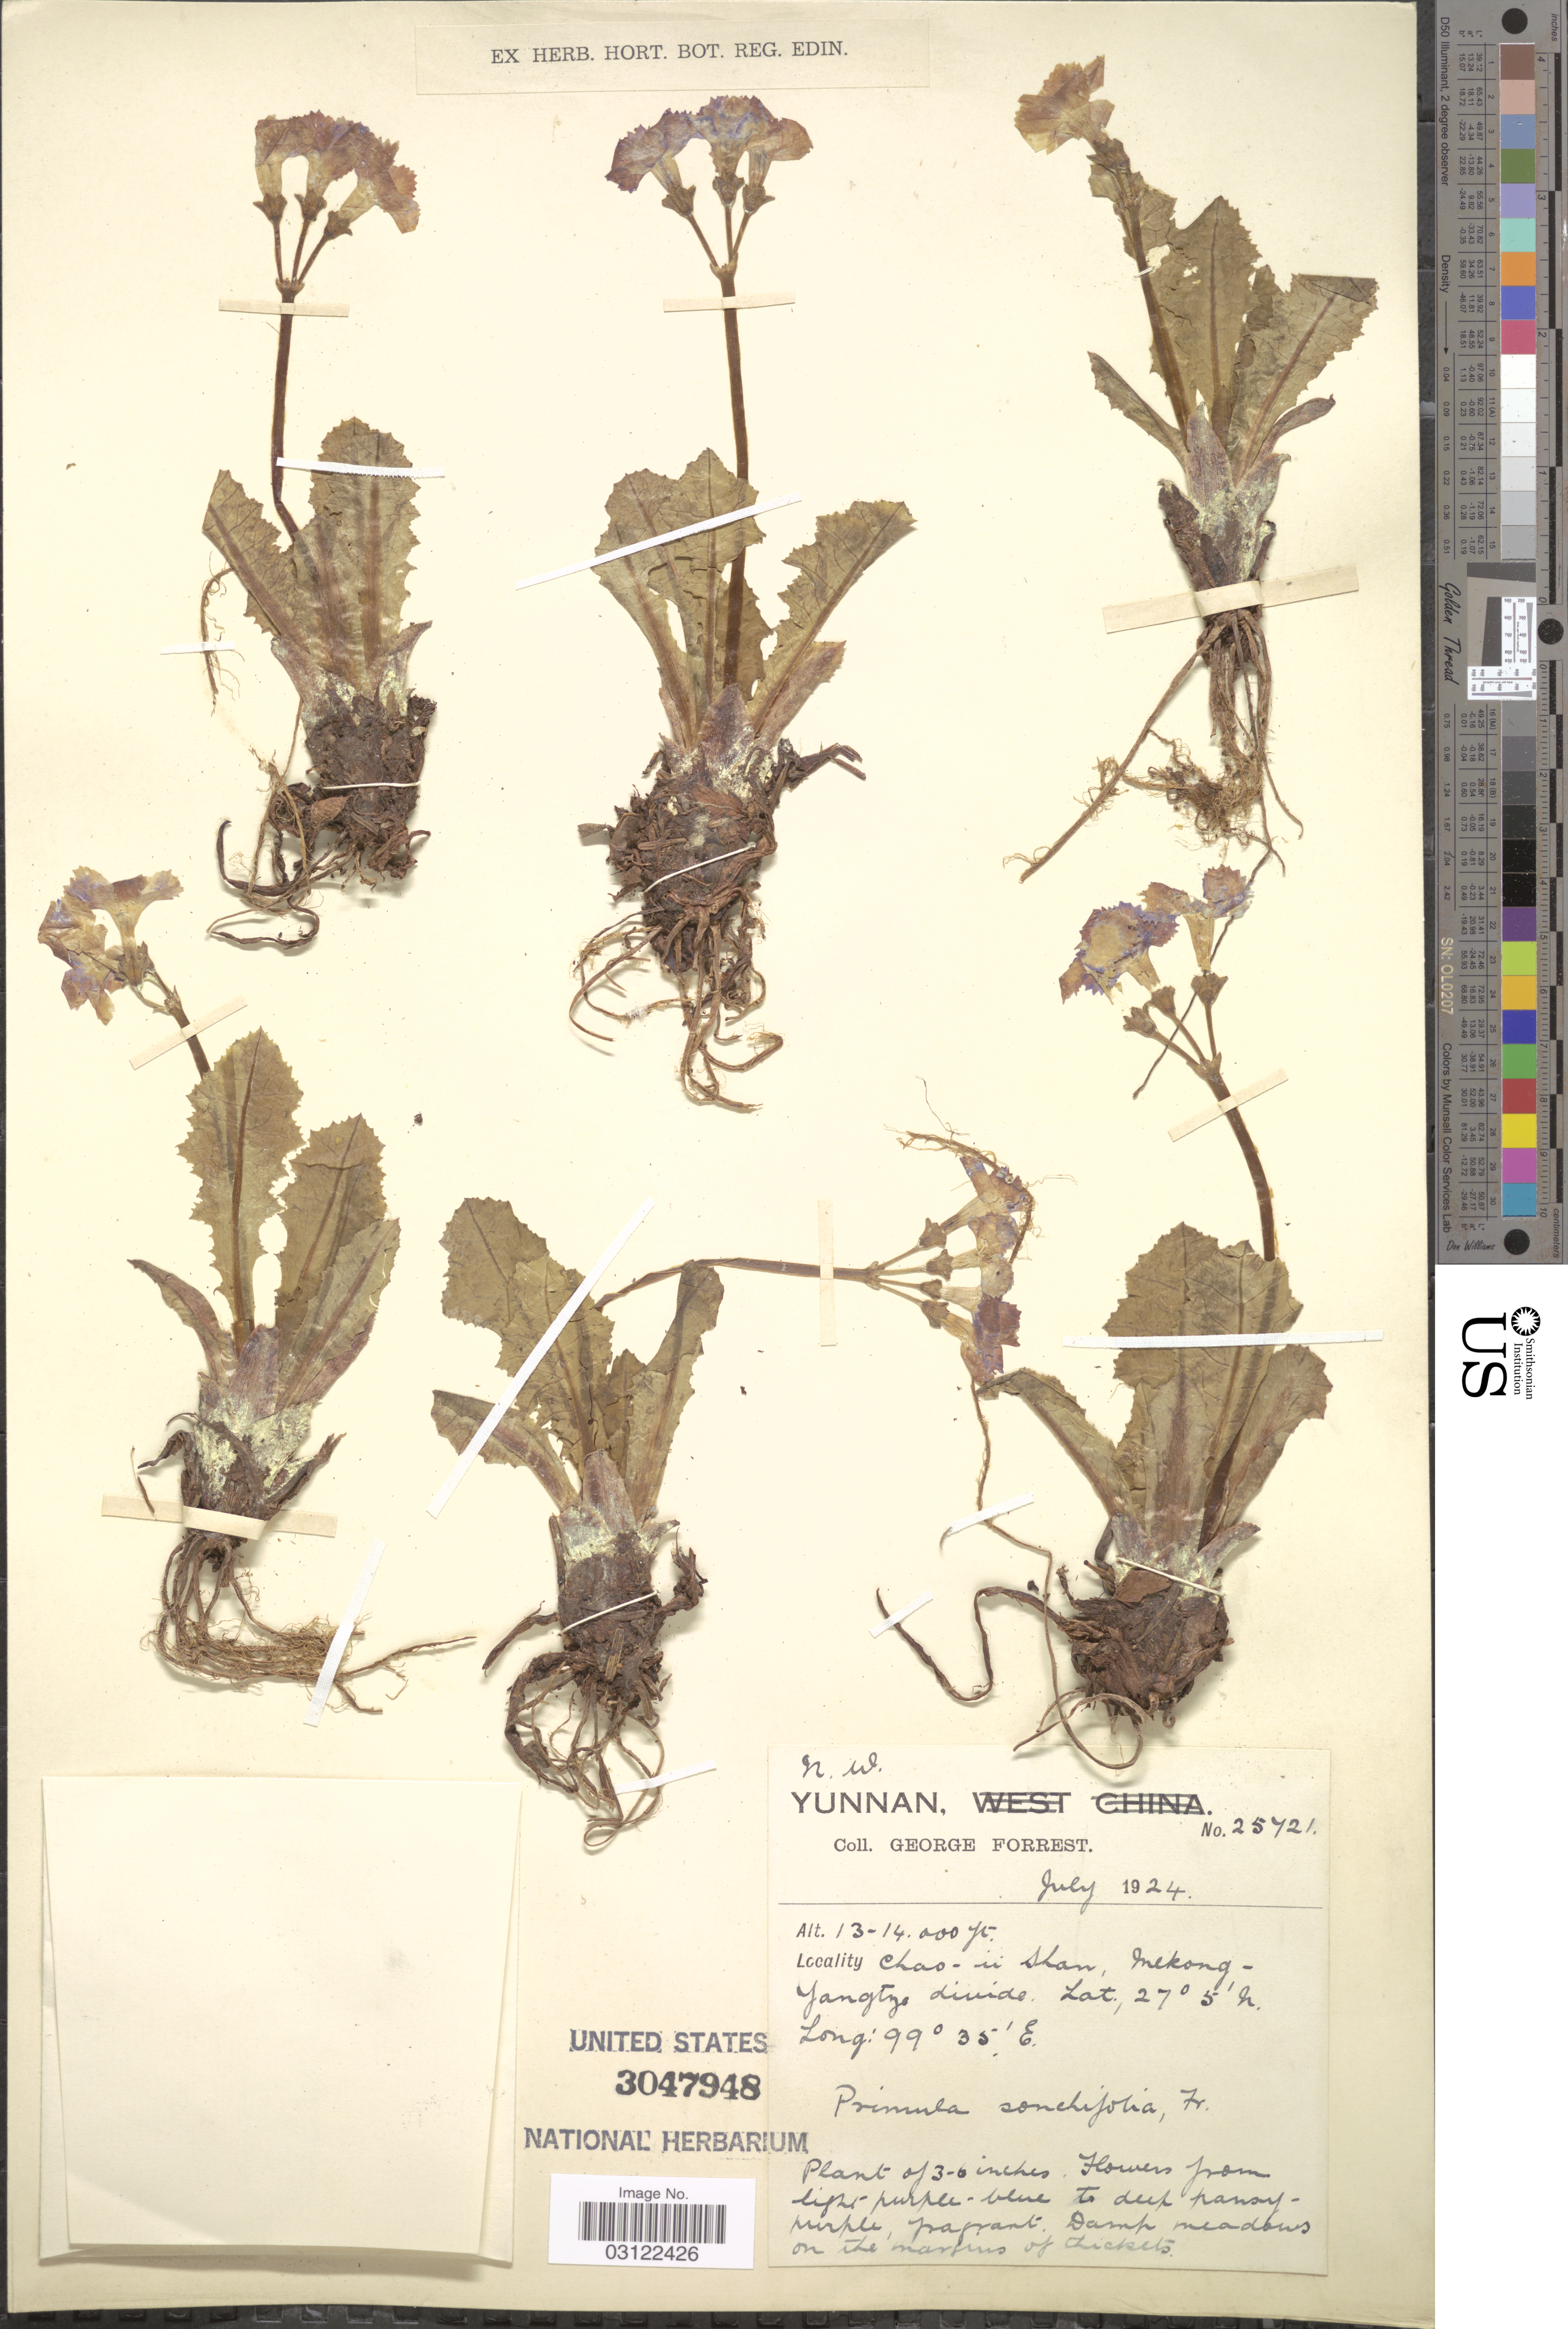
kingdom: Plantae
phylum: Tracheophyta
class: Magnoliopsida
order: Ericales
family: Primulaceae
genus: Primula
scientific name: Primula sonchifolia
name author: Franch.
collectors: G. Forrest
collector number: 25721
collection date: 1924-07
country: China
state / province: Yunnan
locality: N.W. Yunnan. Chao-ii Shan, Mekong-Yangtze divide.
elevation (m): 3962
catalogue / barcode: US 3047948